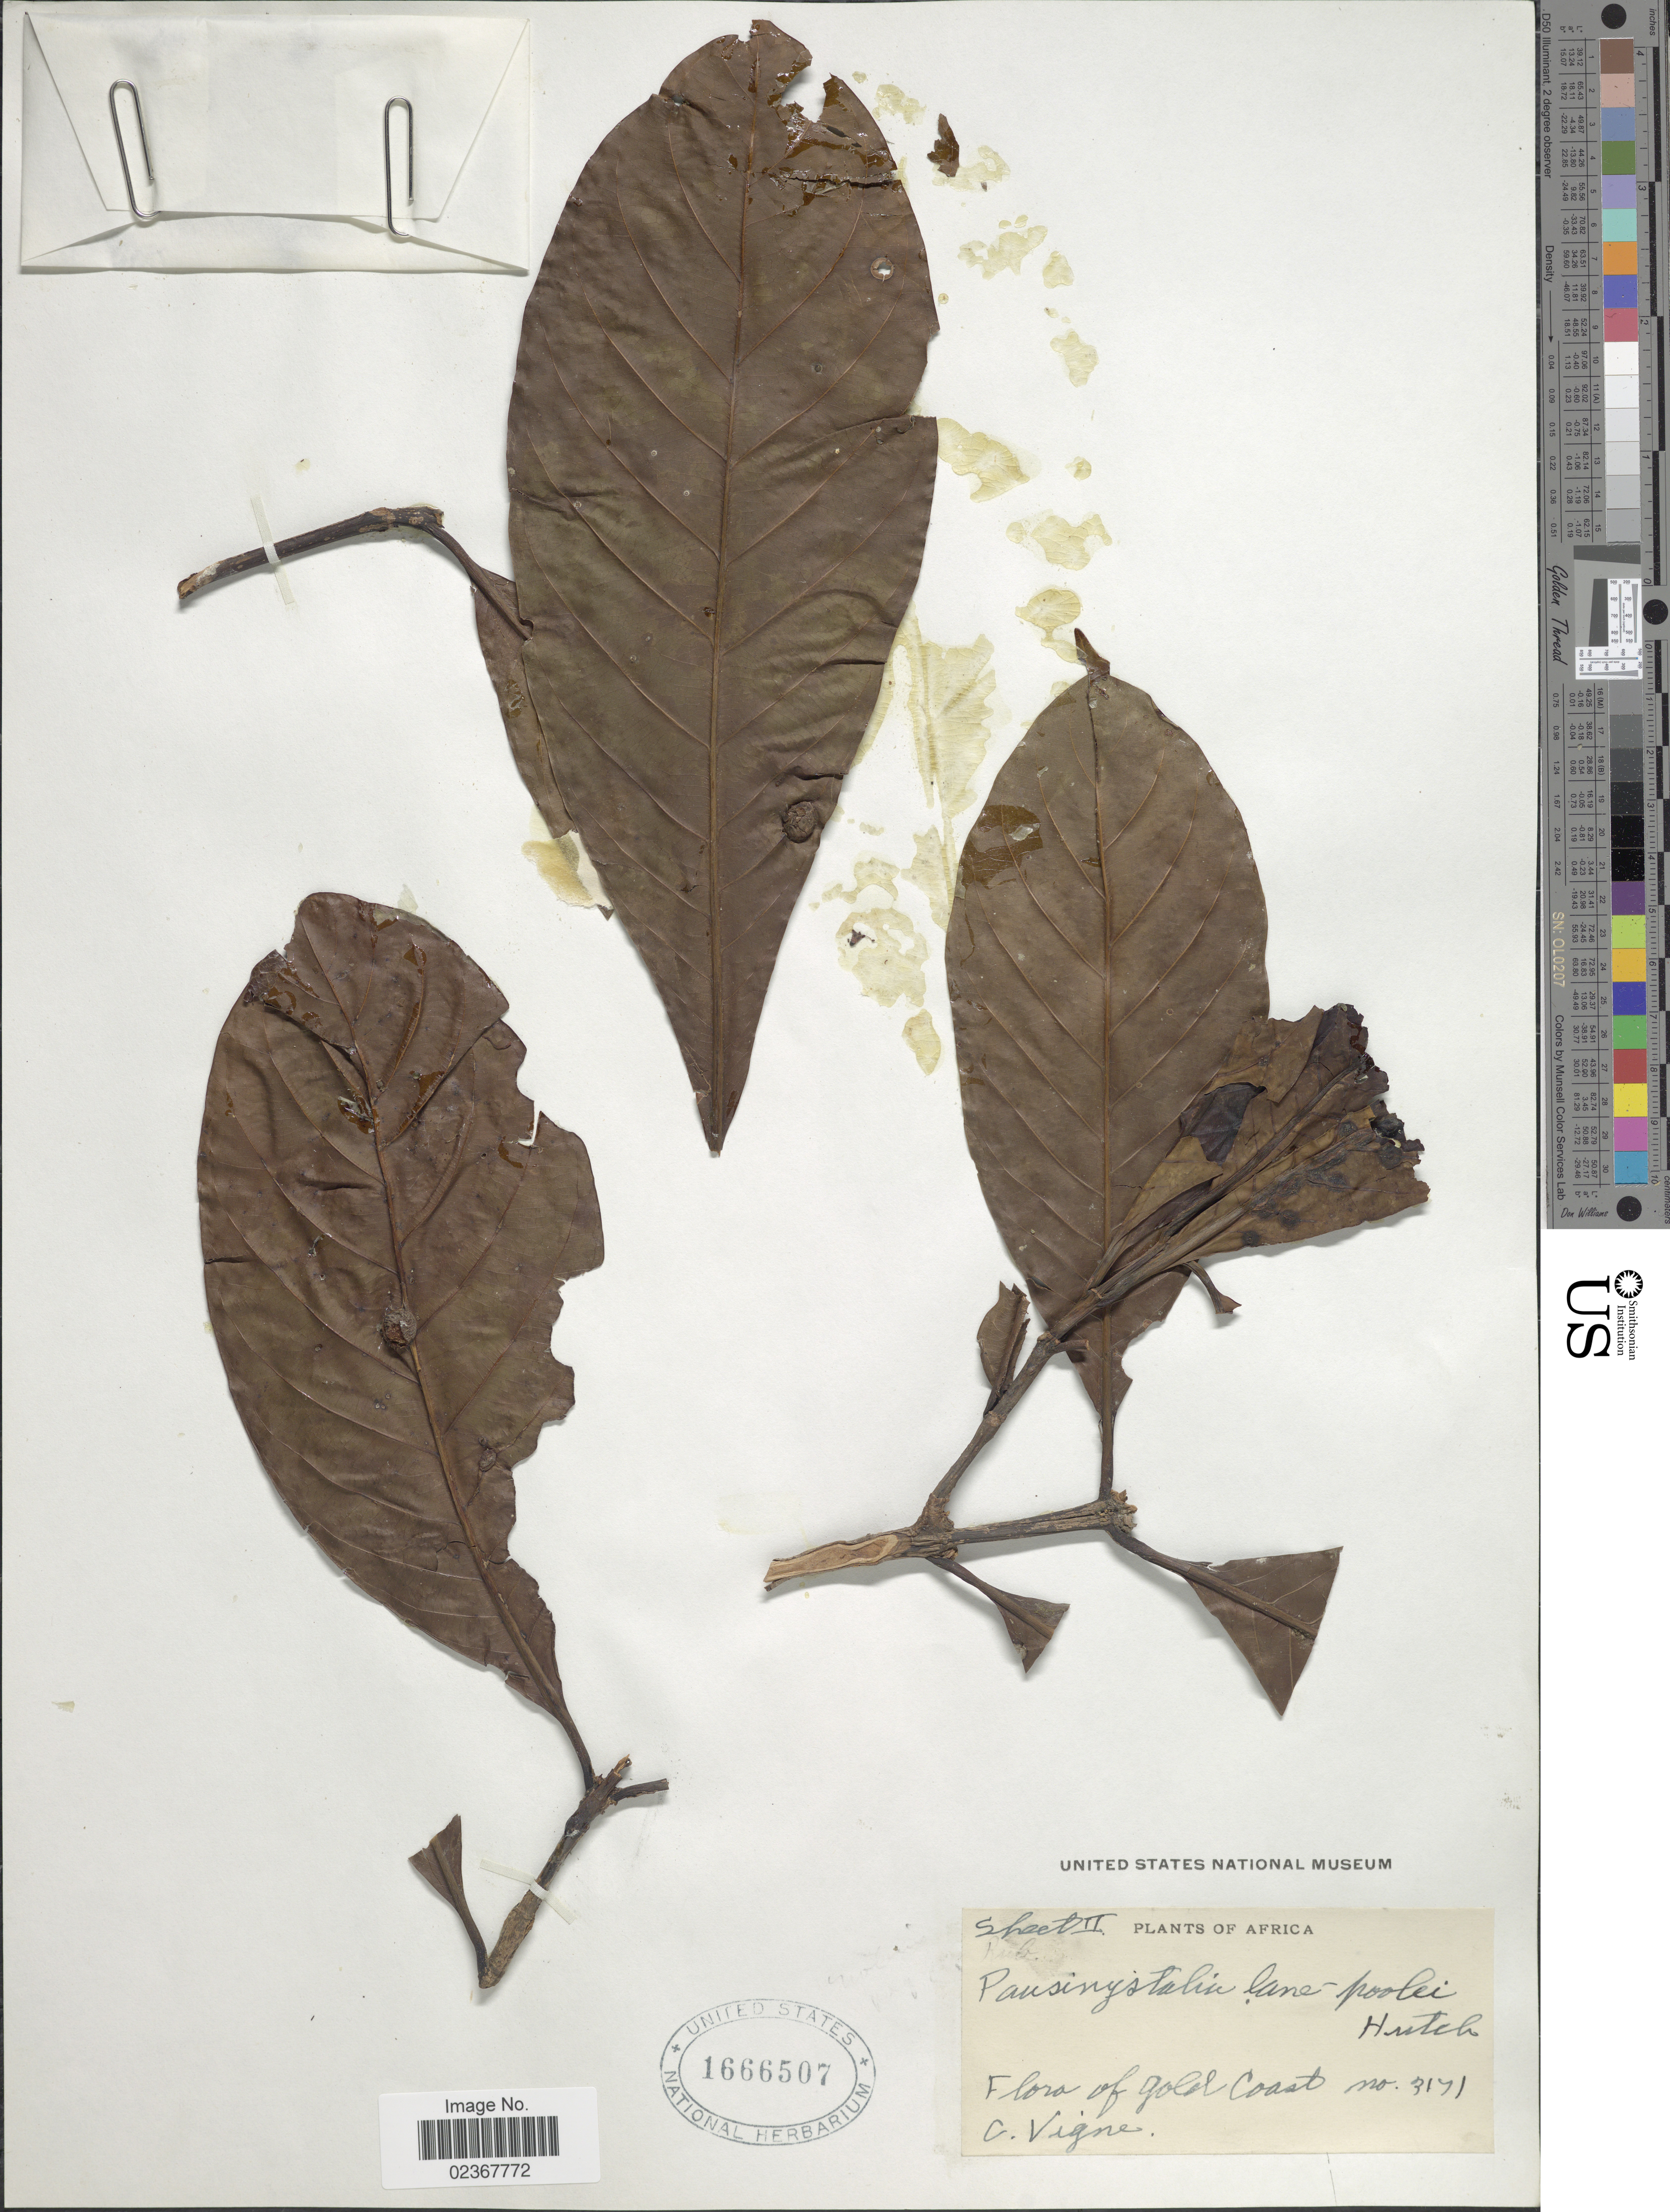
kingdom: Plantae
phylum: Tracheophyta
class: Magnoliopsida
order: Gentianales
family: Rubiaceae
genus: Pausinystalia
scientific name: Pausinystalia lane-poolei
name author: (Hutch.) Hutch. ex Lane-Poole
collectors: C. Vigne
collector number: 3171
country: Ghana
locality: Gold Coast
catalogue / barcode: US 1666507